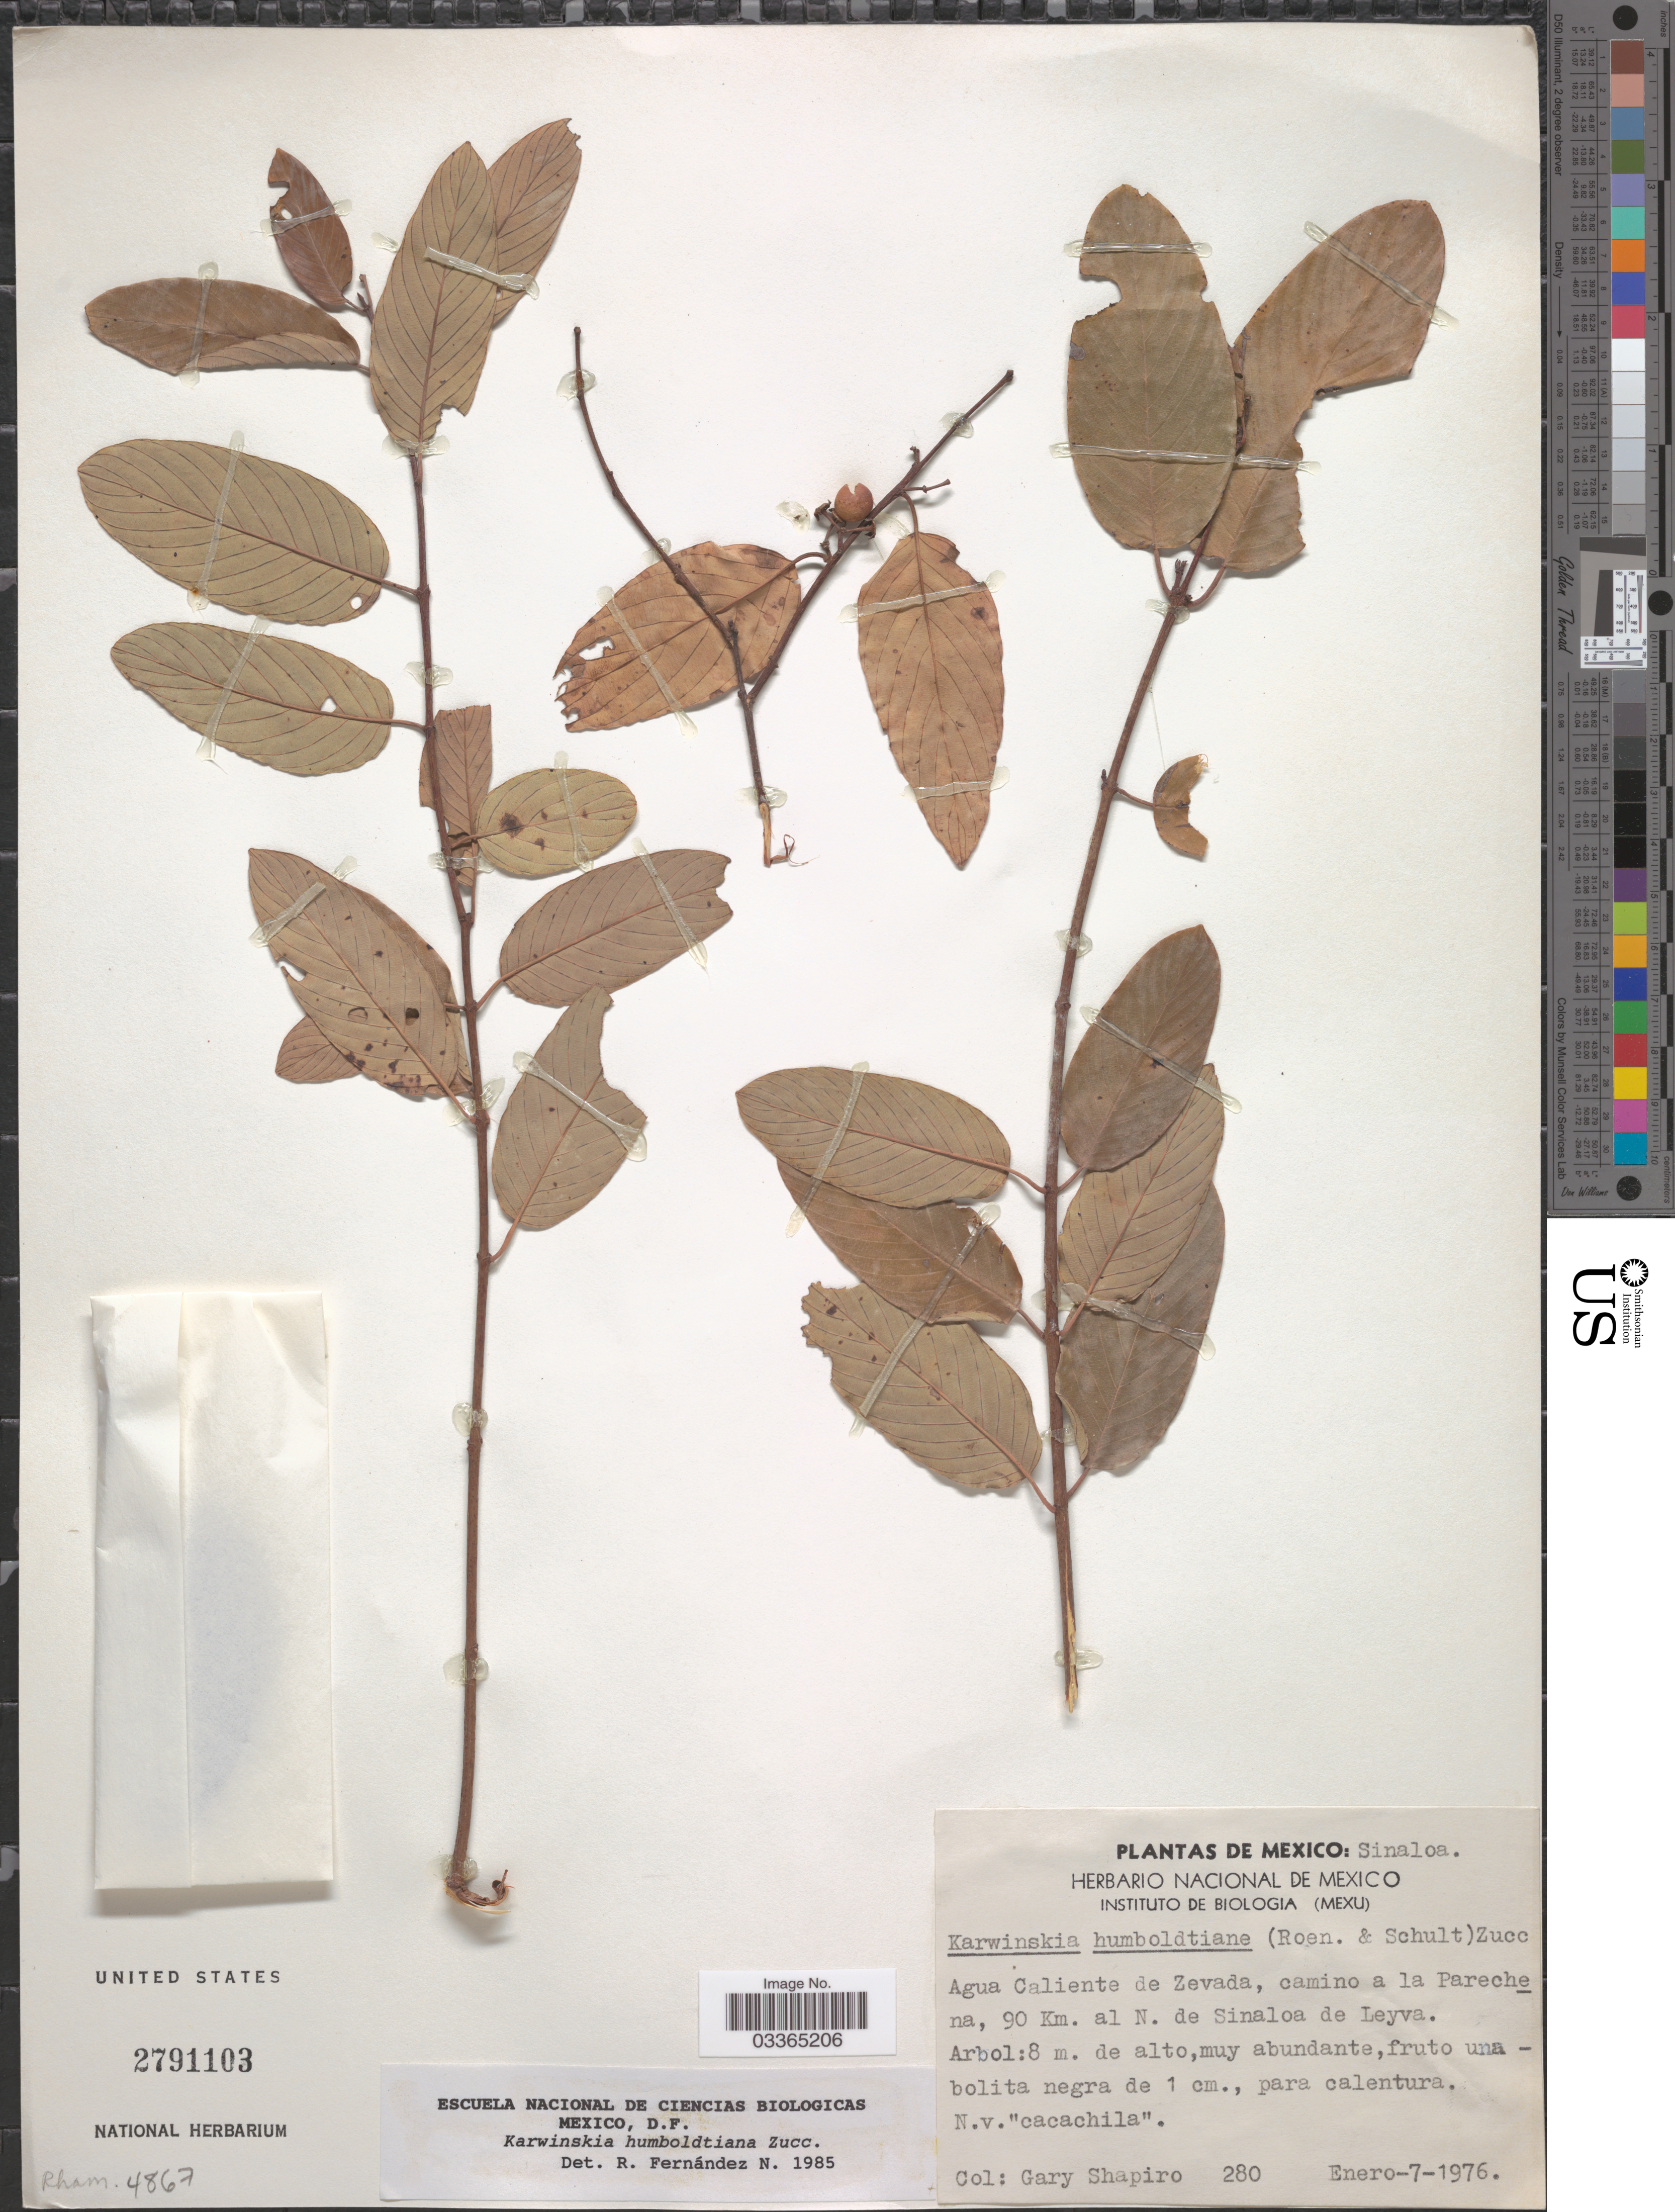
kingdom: Plantae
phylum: Tracheophyta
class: Magnoliopsida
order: Rosales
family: Rhamnaceae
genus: Karwinskia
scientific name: Karwinskia humboldtiana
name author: (Schult.) Zucc.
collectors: G. Shapiro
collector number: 280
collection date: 1976-01-07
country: Mexico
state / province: Sinaloa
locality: Agua Caliente de Zevada, camino a la Parechena, 90 Km. al N. de Sinaloa de Leyva.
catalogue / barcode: US 2791103